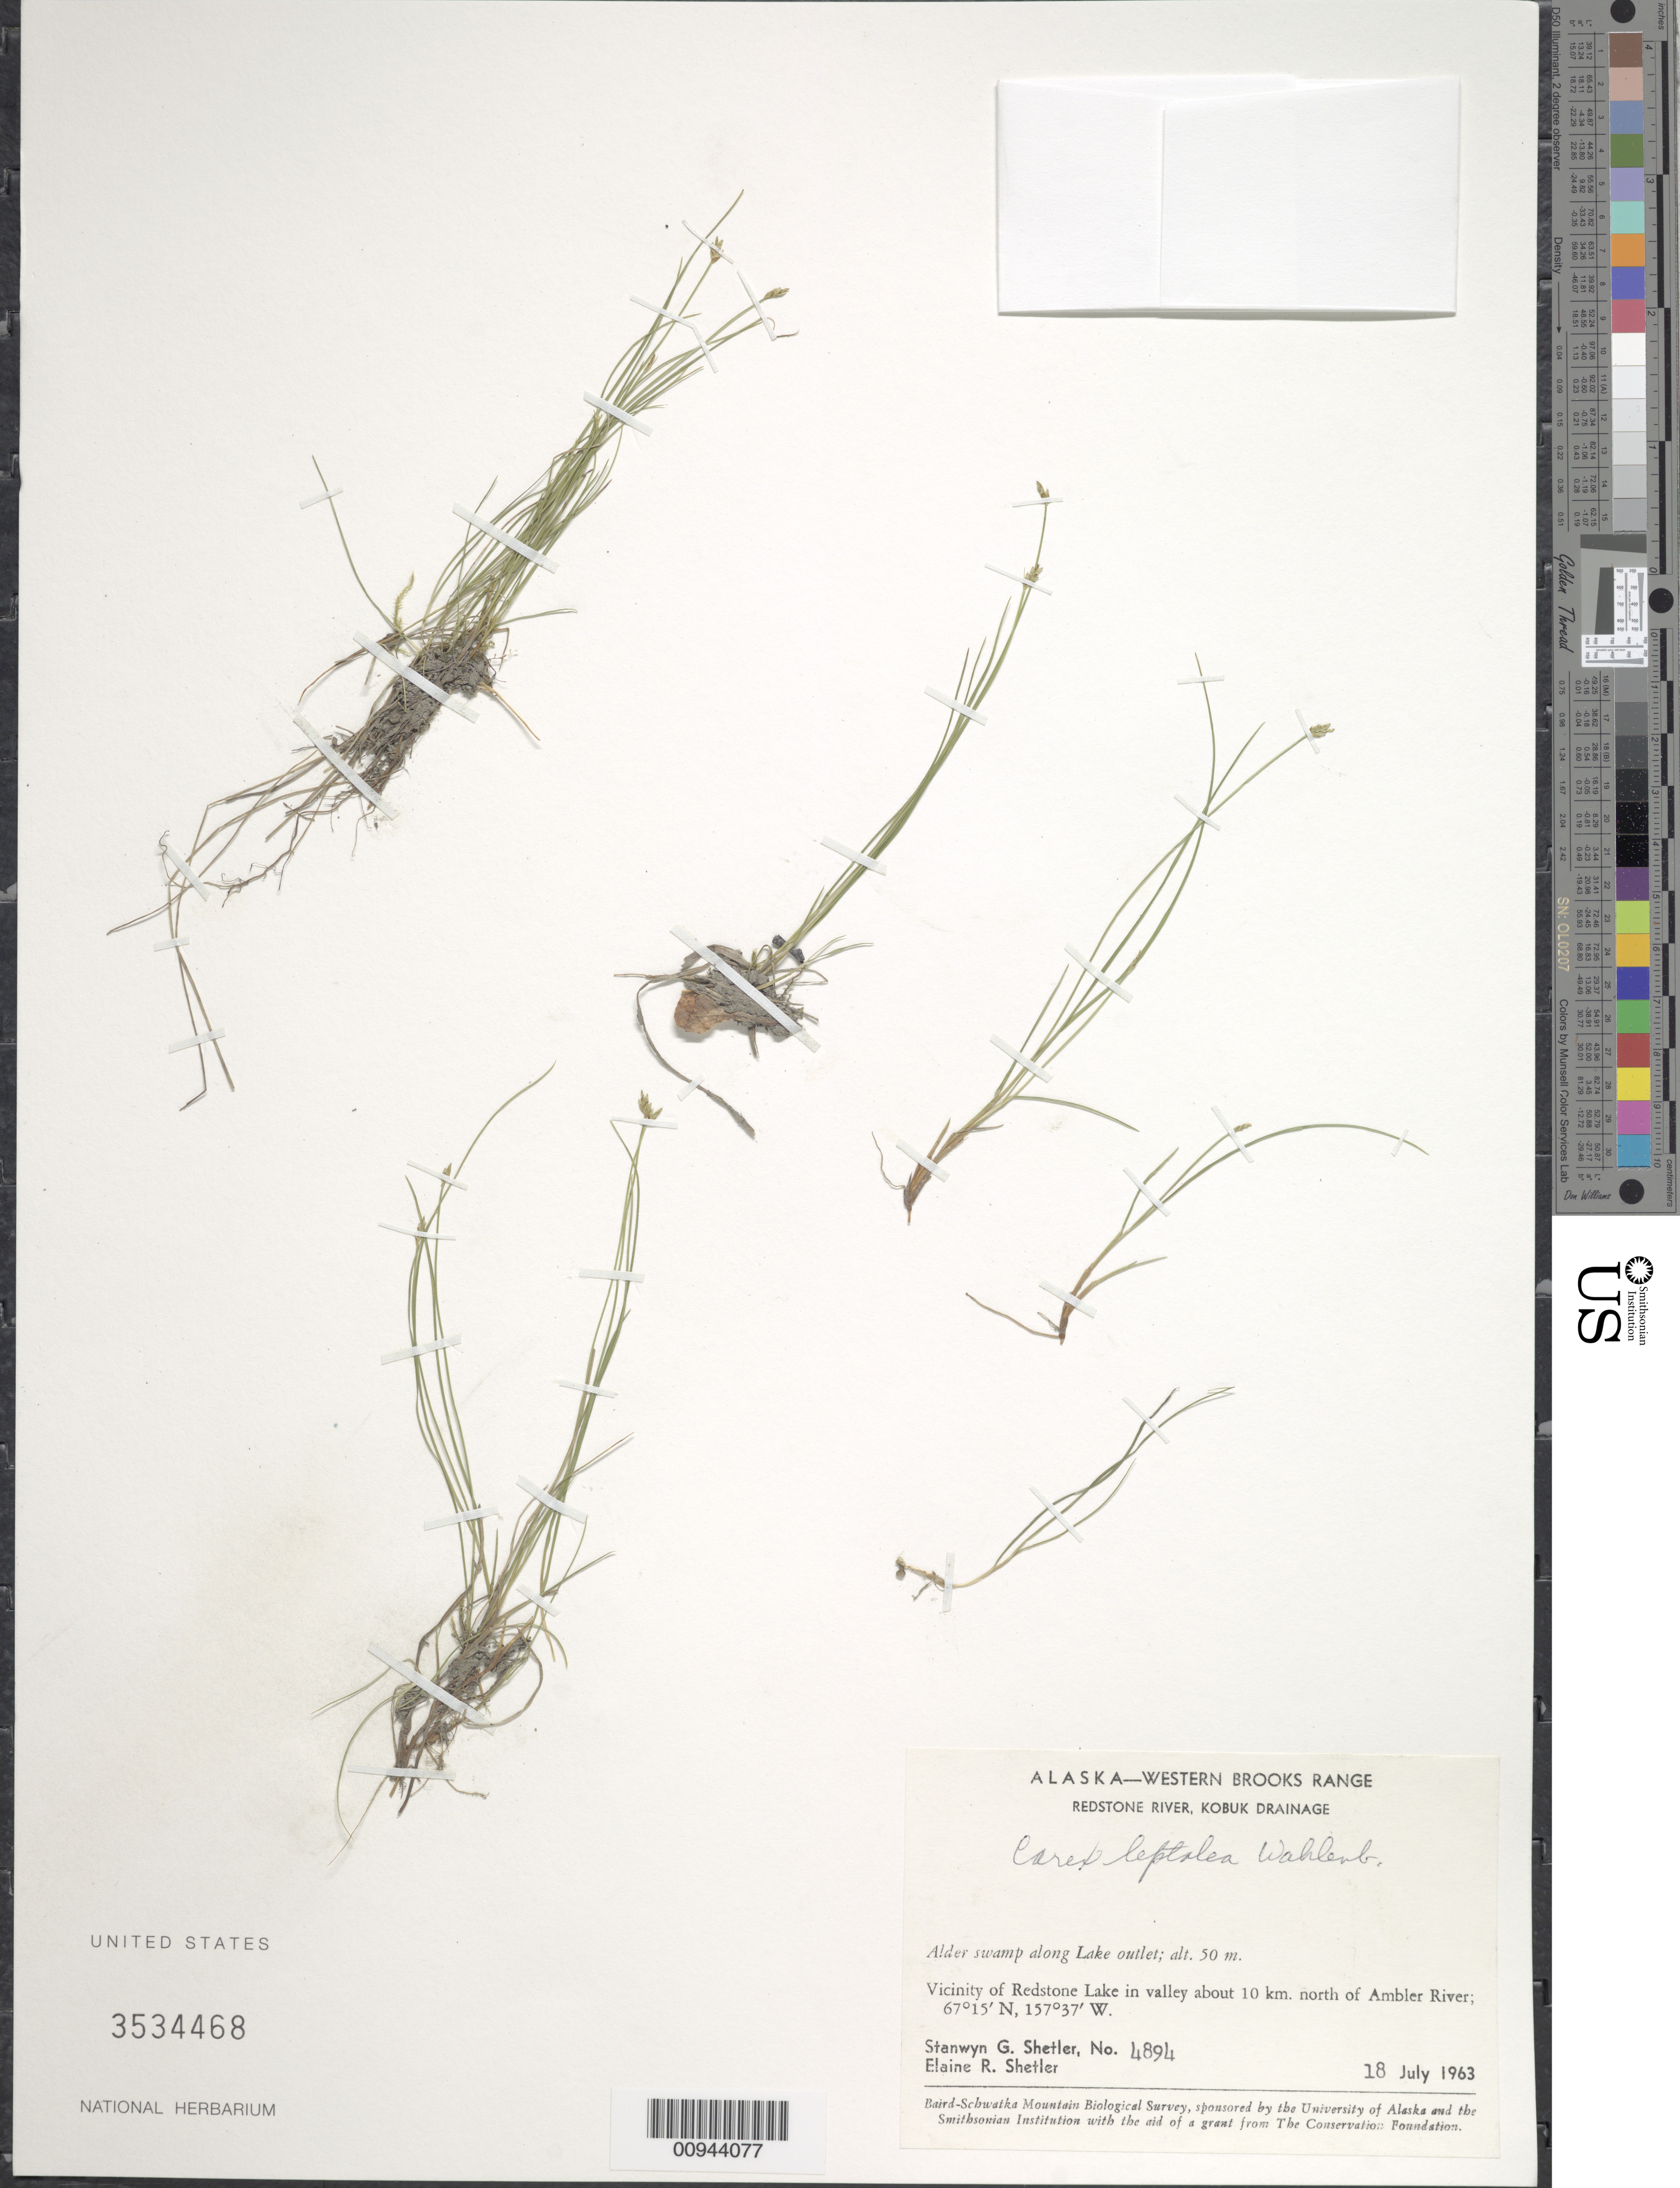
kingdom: Plantae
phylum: Tracheophyta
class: Liliopsida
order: Poales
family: Cyperaceae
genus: Carex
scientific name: Carex leptalea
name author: Wahlenb.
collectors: S. Shetler & E. R. Shetler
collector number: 4894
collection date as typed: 18 Jul 1963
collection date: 1963-07-18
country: United States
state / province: Alaska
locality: Vicinity of Redstone Lake in valley about 10 km. north of Ambler River. Western Brooks Range, Redstone River, Kobuk Drainage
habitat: Alder swamp along Lake outlet.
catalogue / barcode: US 3534468